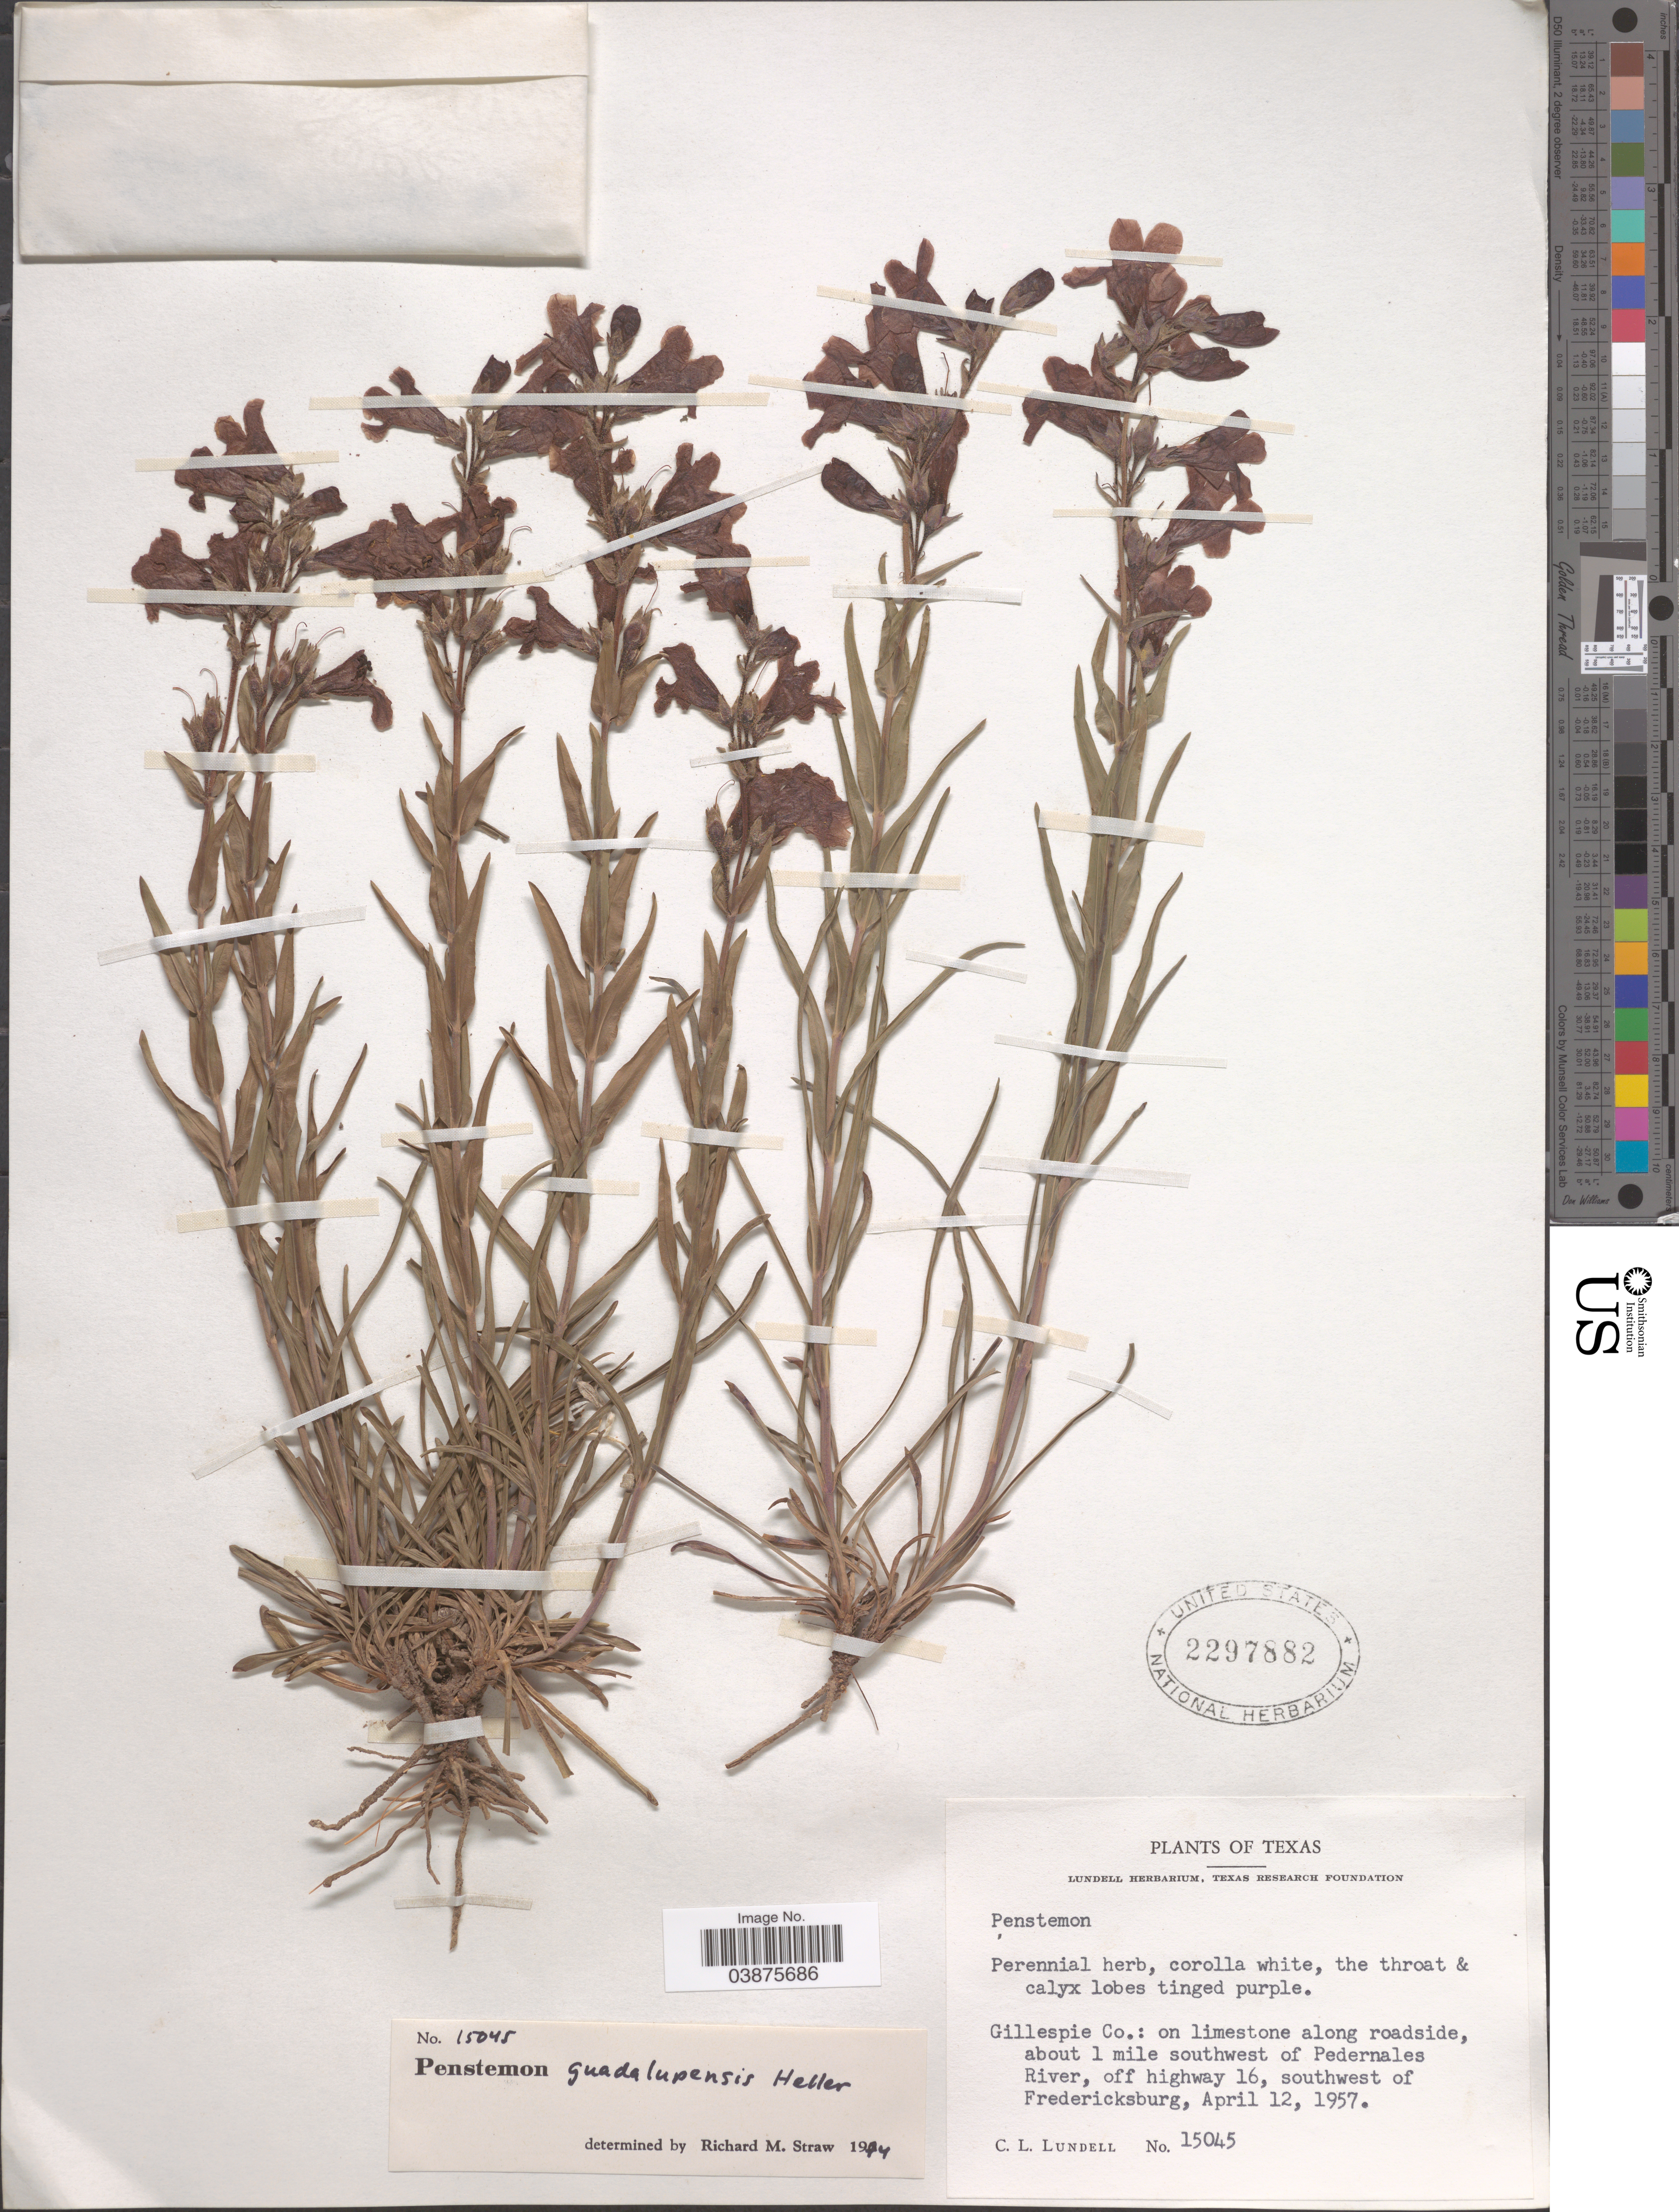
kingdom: Plantae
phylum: Tracheophyta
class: Magnoliopsida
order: Lamiales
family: Plantaginaceae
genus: Penstemon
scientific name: Penstemon guadalupensis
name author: A. Heller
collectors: C. L. Lundell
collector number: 15045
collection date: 1957-04-12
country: United States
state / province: Texas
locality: Gillespie Co.: on limestone along roadside about 1 mile southwest of Pedernales River, off highway 16, southwest of Fredericksburg.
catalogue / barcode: US 2297882